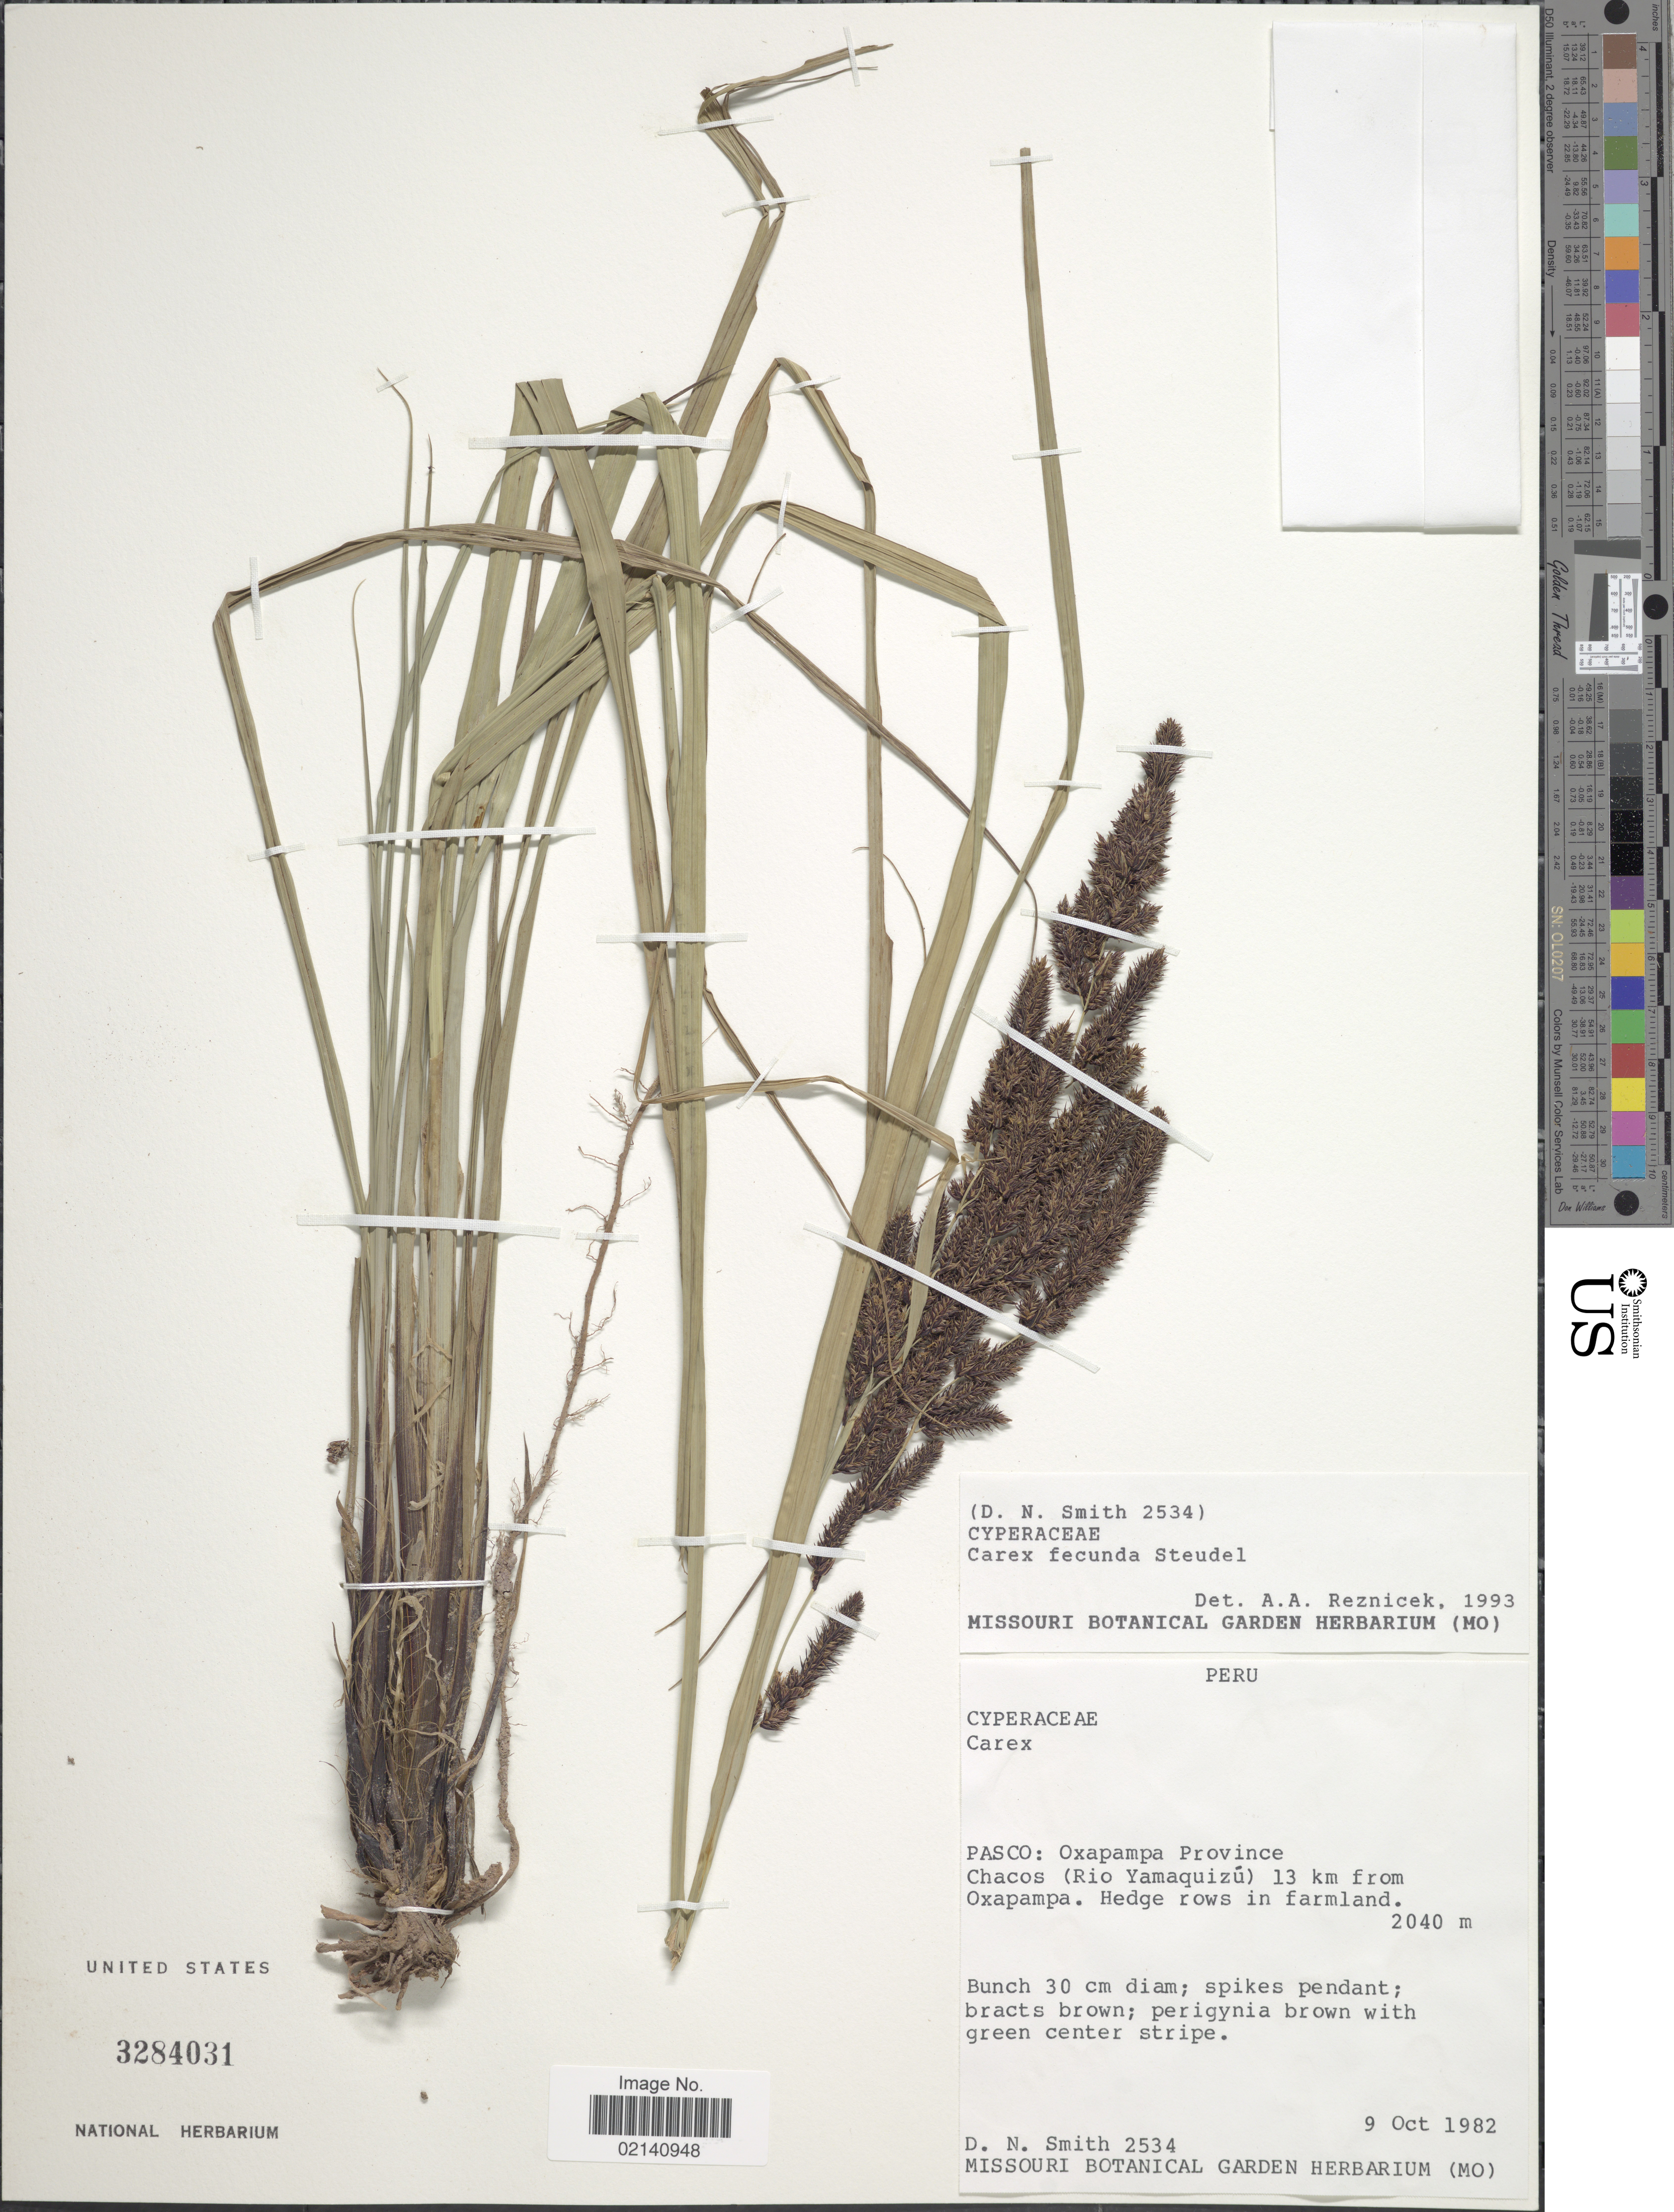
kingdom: Plantae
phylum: Tracheophyta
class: Liliopsida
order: Poales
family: Cyperaceae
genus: Carex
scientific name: Carex fecunda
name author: Steud.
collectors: D. Smith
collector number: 2534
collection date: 1982-10-09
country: Peru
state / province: Pasco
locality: Oxapampa Province, Chacos (Rio Yamaquizu) 13 km from Oxapampa, hedge rows in farmland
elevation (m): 2040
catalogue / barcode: US 3284031